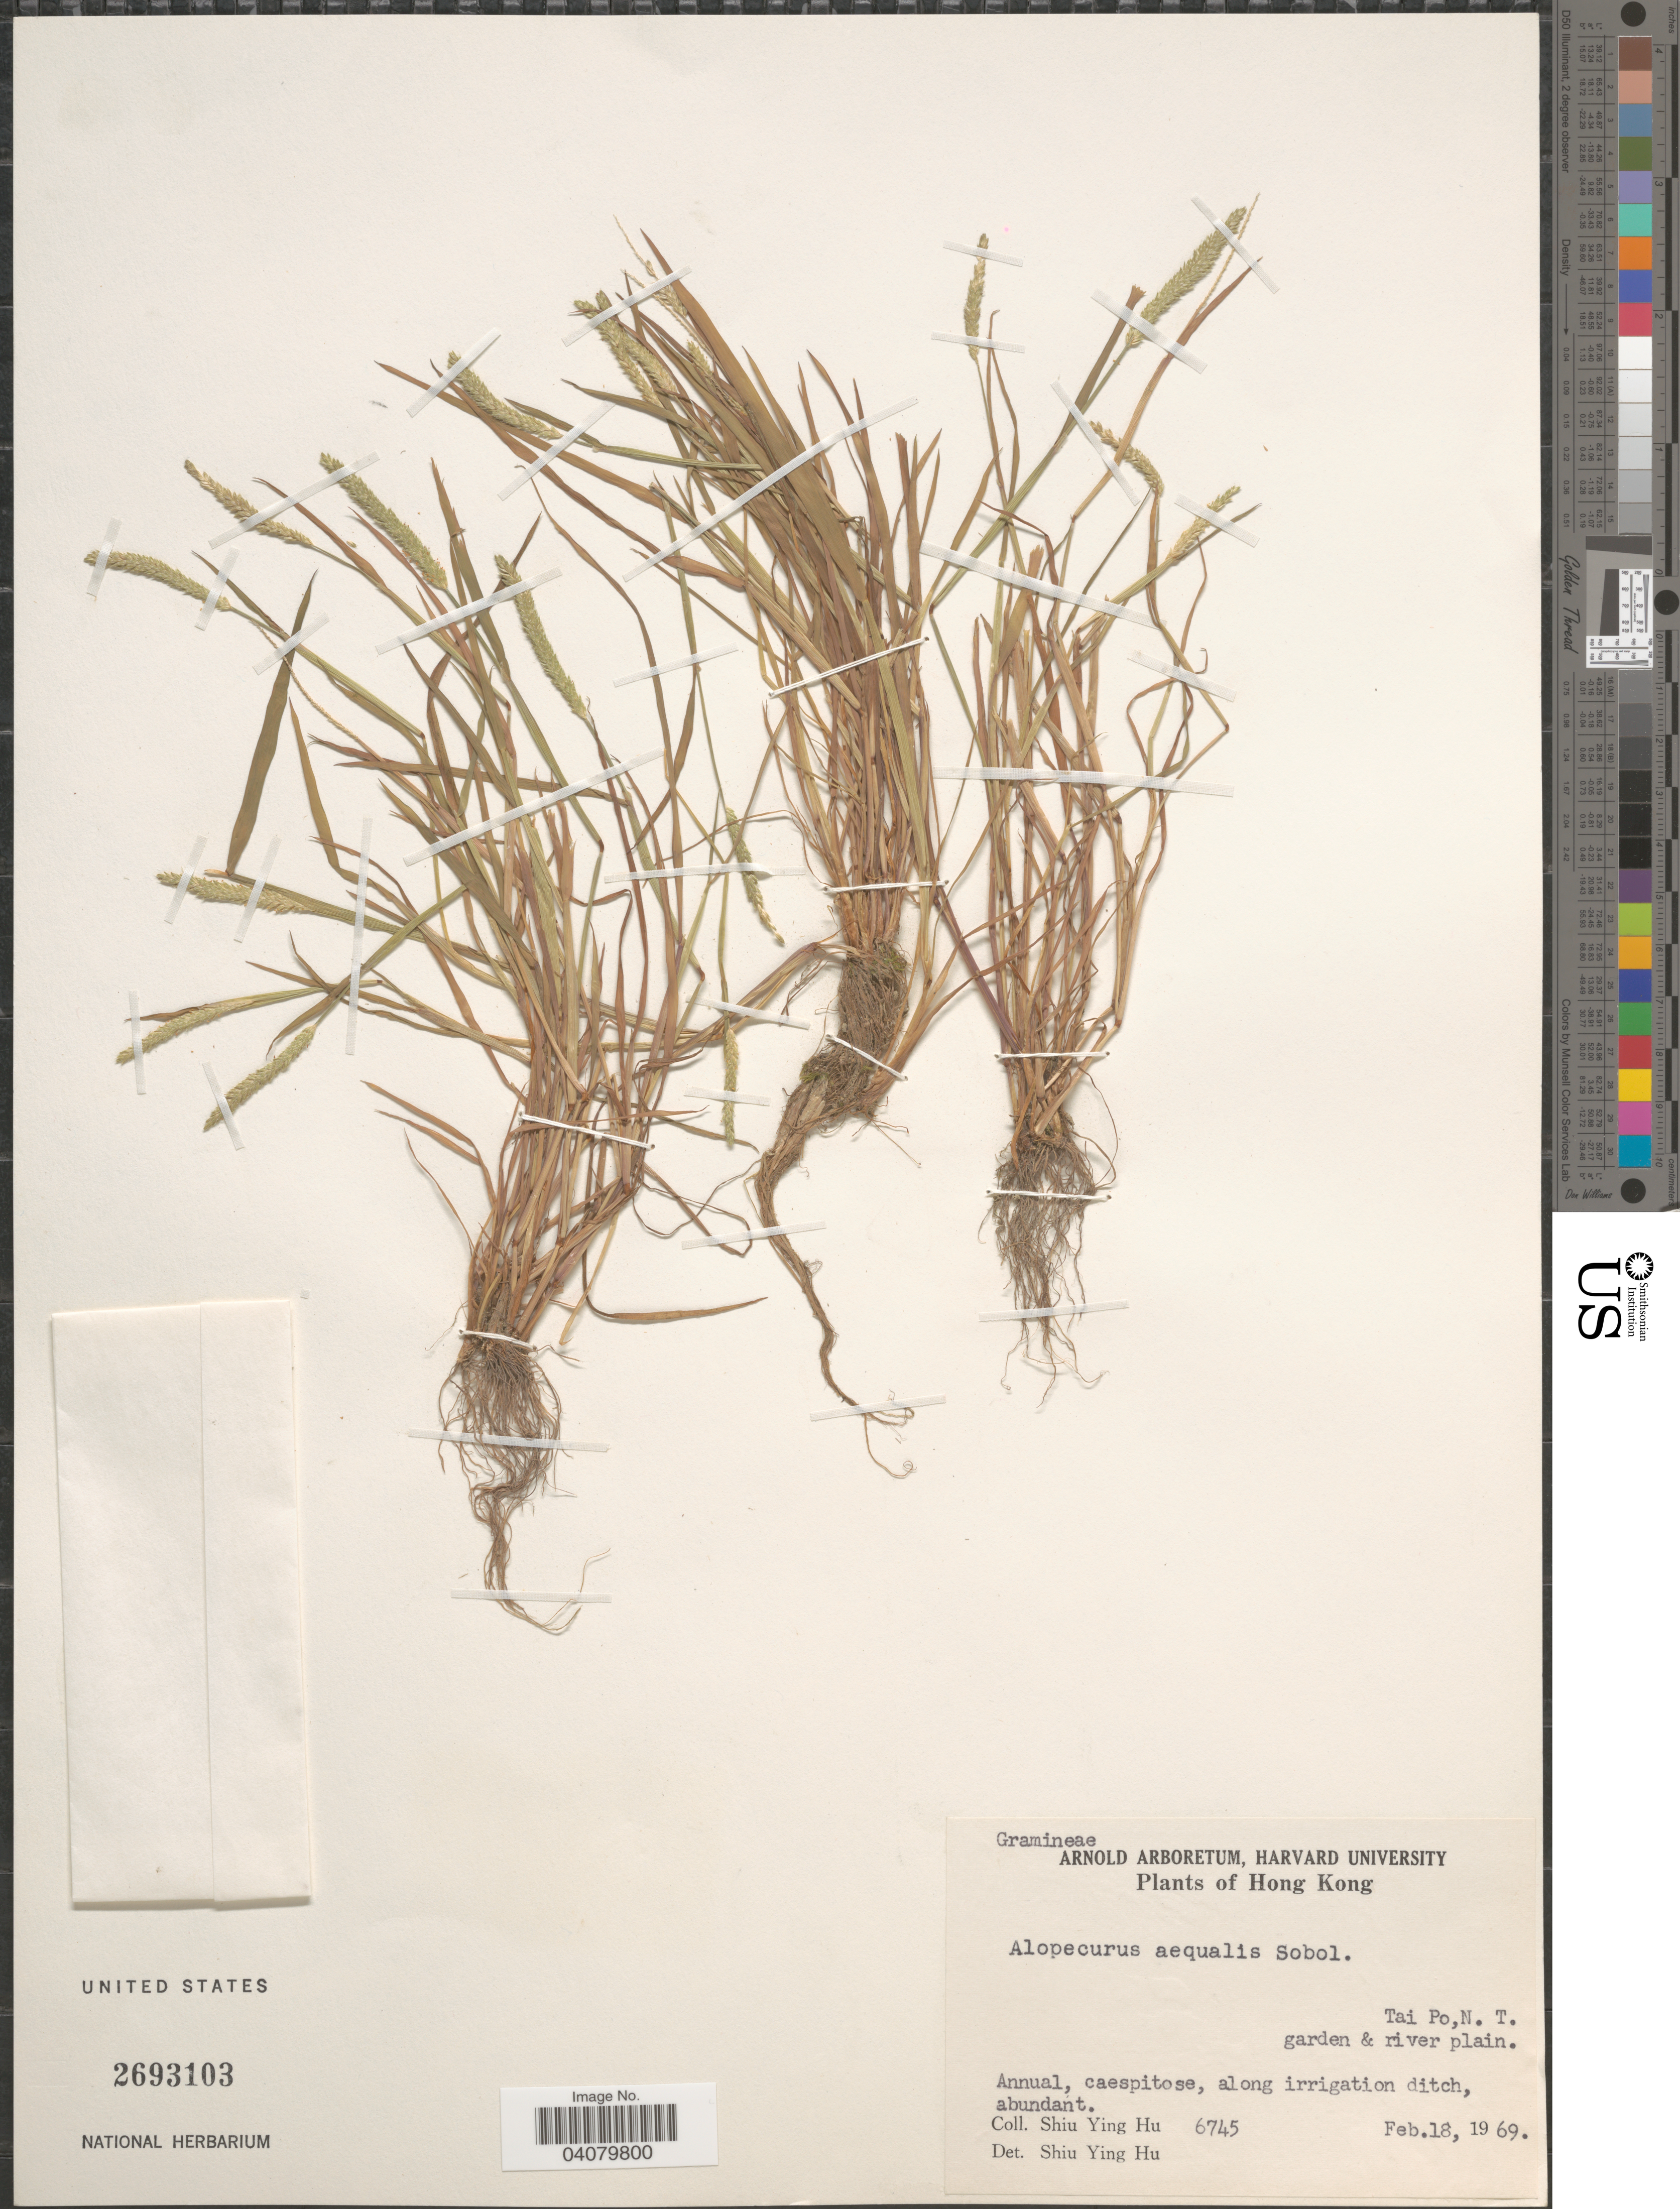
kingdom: Plantae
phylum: Tracheophyta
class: Liliopsida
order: Poales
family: Poaceae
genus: Alopecurus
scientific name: Alopecurus aequalis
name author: Sobol.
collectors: S. Y. Hu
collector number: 6745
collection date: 1969-02-18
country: China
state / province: Hong Kong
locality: Tai Po, N. T. garden & river plain.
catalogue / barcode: US 2693103